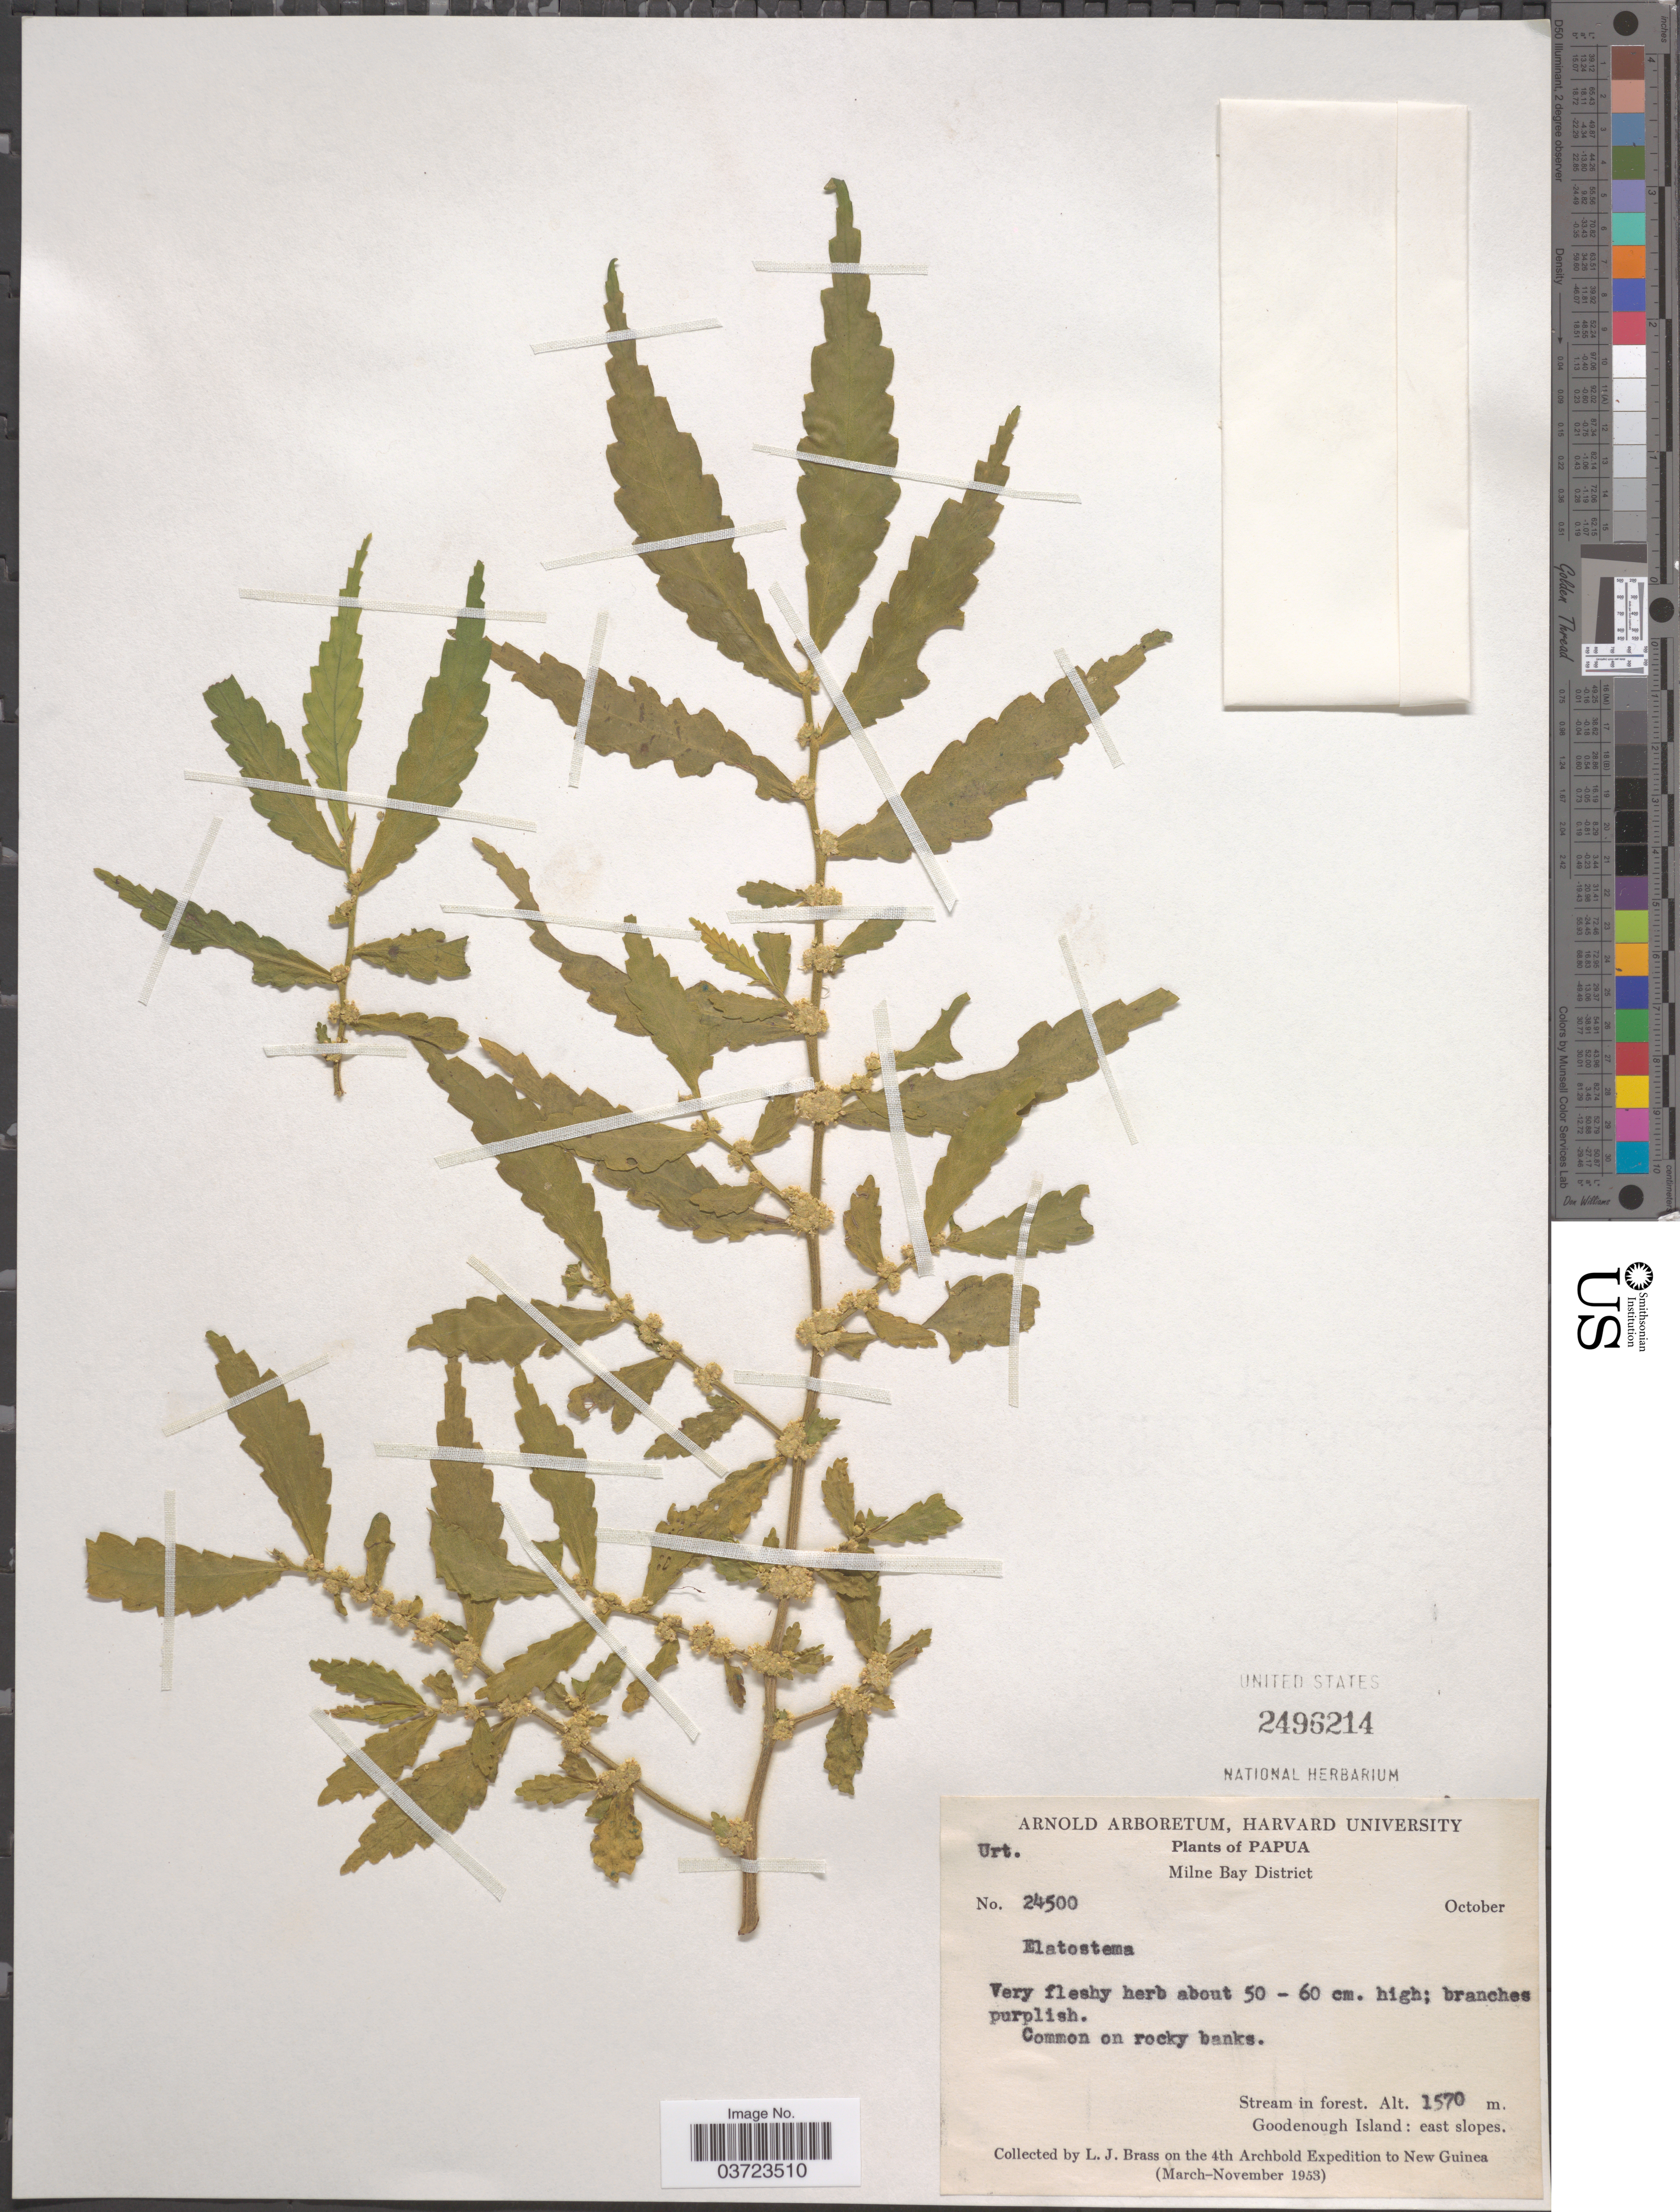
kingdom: Plantae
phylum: Tracheophyta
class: Magnoliopsida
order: Rosales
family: Urticaceae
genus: Elatostema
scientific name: Elatostema sp.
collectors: L. J. Brass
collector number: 24500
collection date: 1953-10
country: Papua New Guinea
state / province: Milne Bay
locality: Papua. Milne Bay District. Goodenough Island: east slopes. New Guinea.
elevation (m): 1570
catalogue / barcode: US 2496214